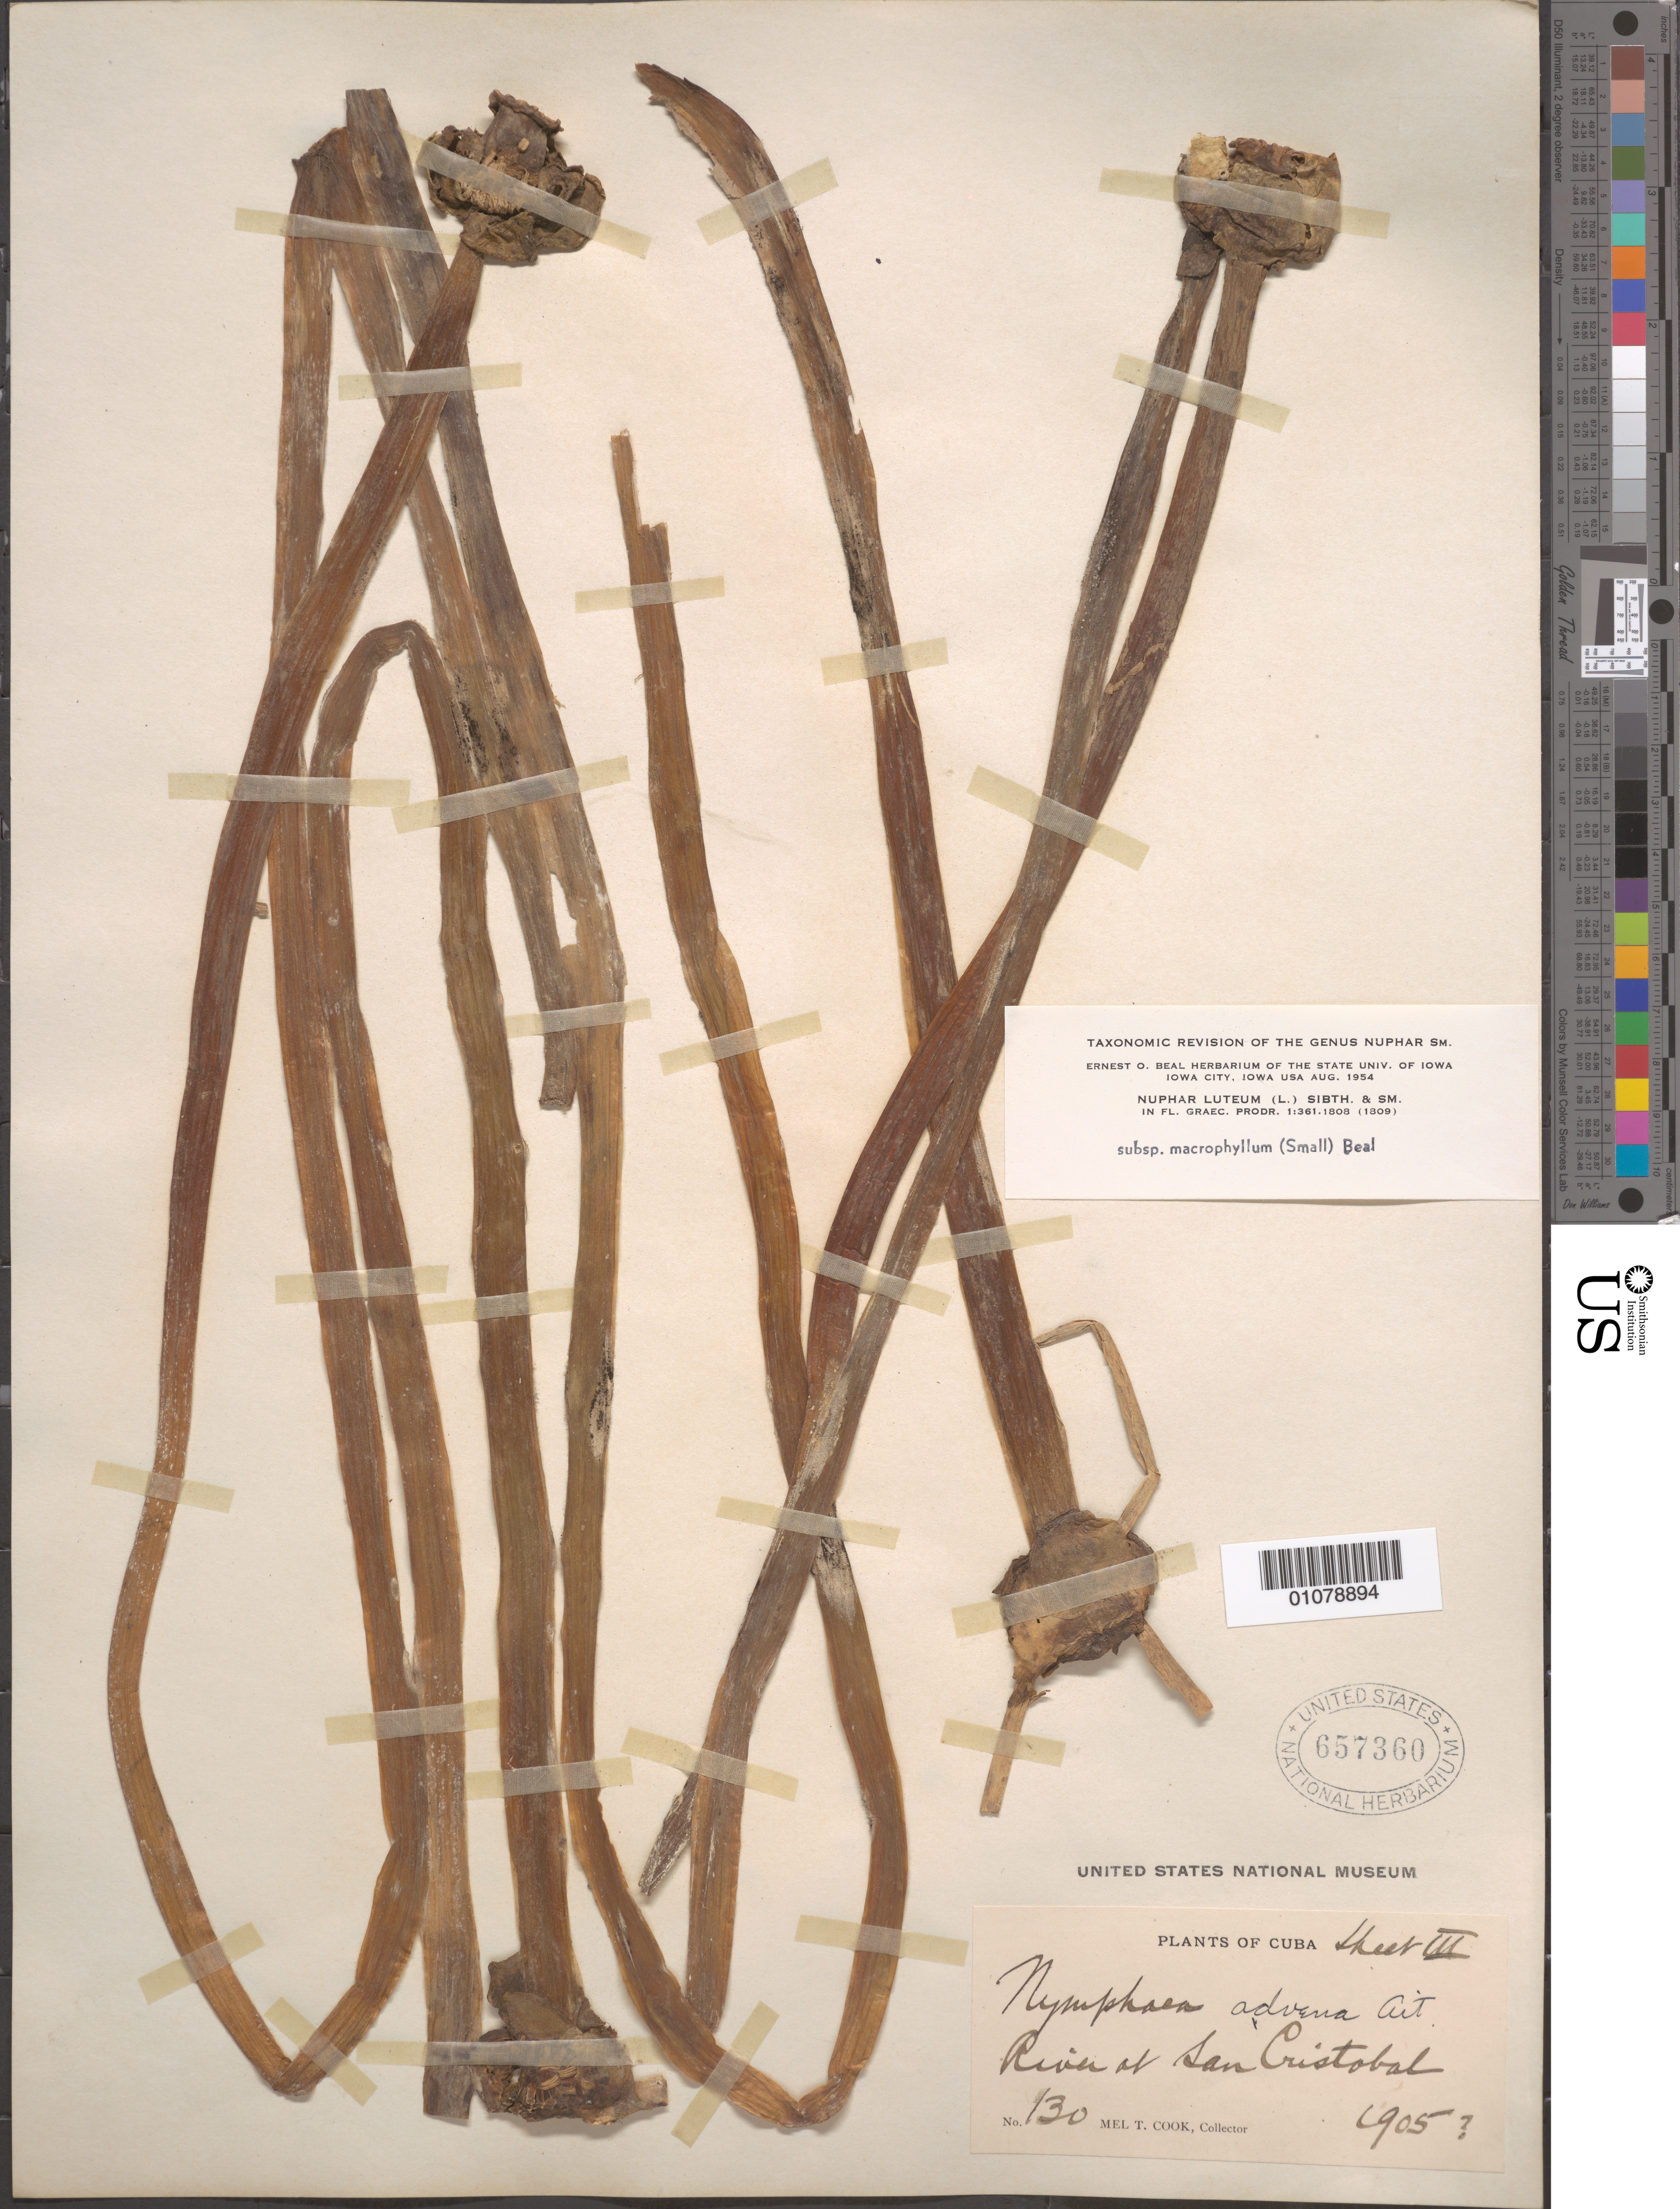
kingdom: Plantae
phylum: Tracheophyta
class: Magnoliopsida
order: Nymphaeales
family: Nymphaeaceae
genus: Nuphar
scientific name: Nuphar advena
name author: (Aiton) W.T. Aiton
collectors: M. T. Cook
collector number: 130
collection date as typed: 1905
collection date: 1905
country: Cuba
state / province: Pinar del Rio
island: Cuba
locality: At San Cristobal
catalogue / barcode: US 657360